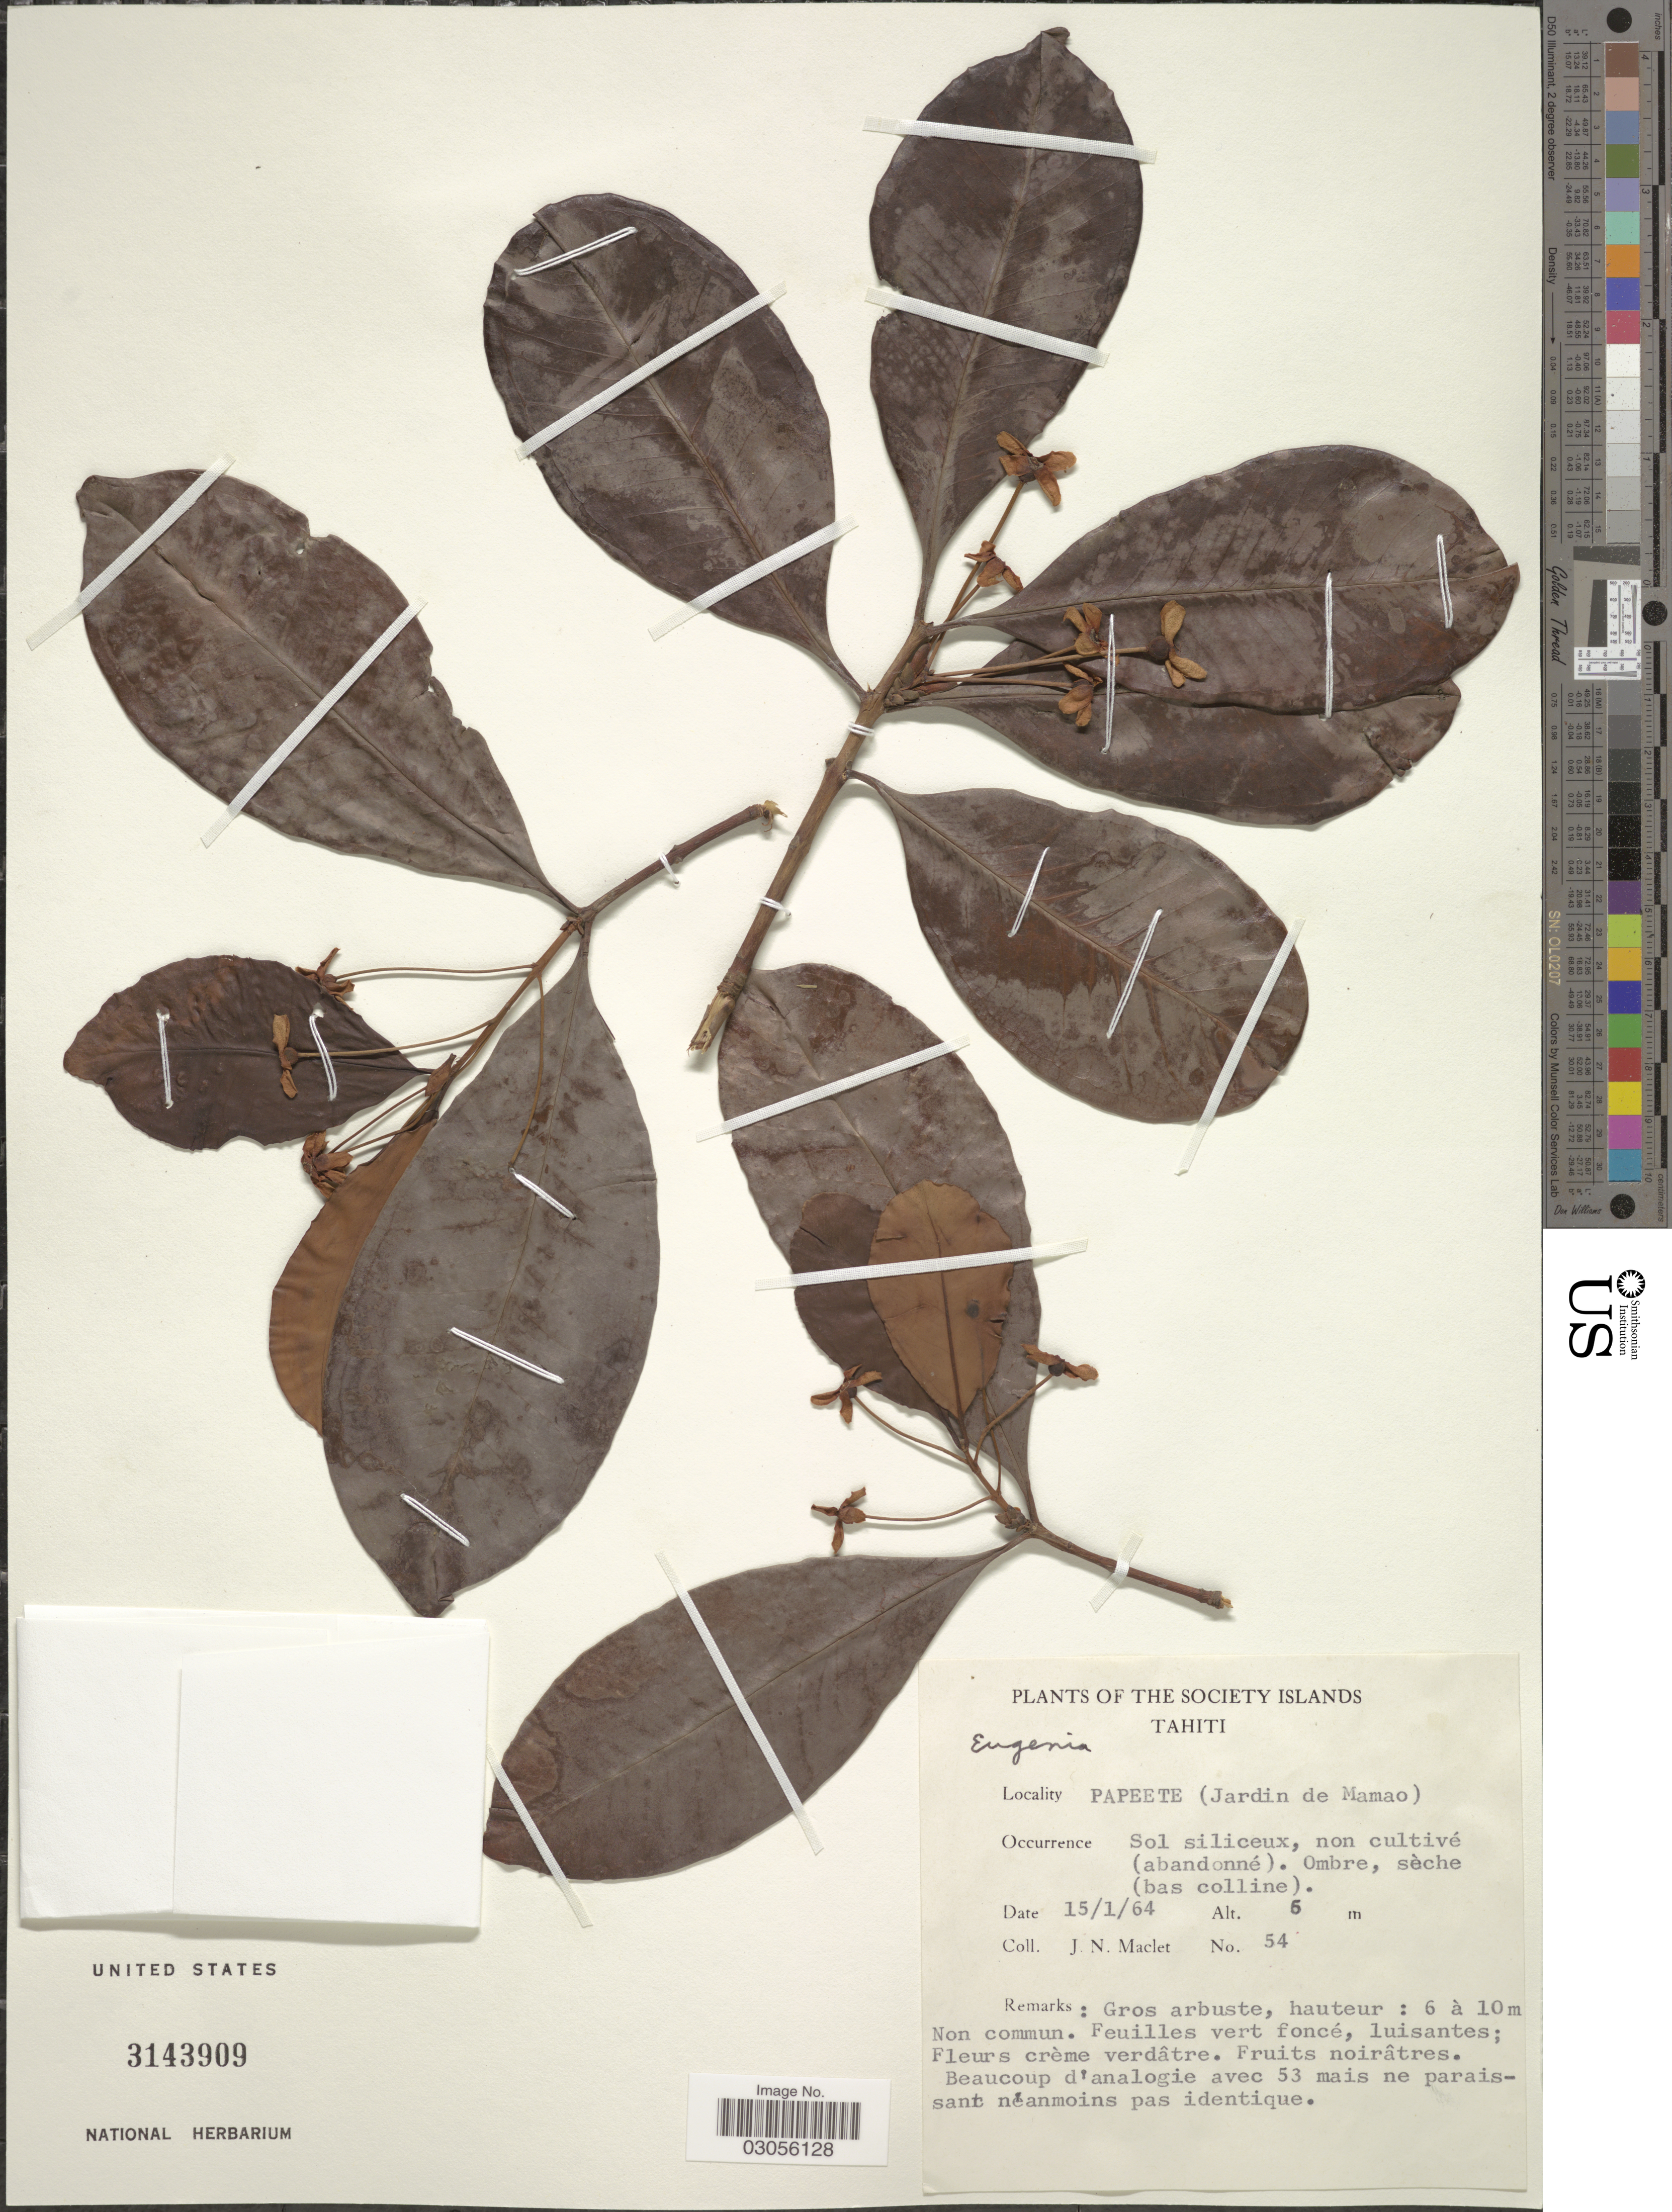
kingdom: Plantae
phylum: Tracheophyta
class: Magnoliopsida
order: Myrtales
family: Myrtaceae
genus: Eugenia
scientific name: Eugenia sp.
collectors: J. Maclet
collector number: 54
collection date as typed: Transcribed d/m/y: 15/1/64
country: French Polynesia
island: Tahiti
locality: The Society Islands, Tahiti. Papeete (Jardin de Mamao).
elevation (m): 5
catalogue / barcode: US 3143909